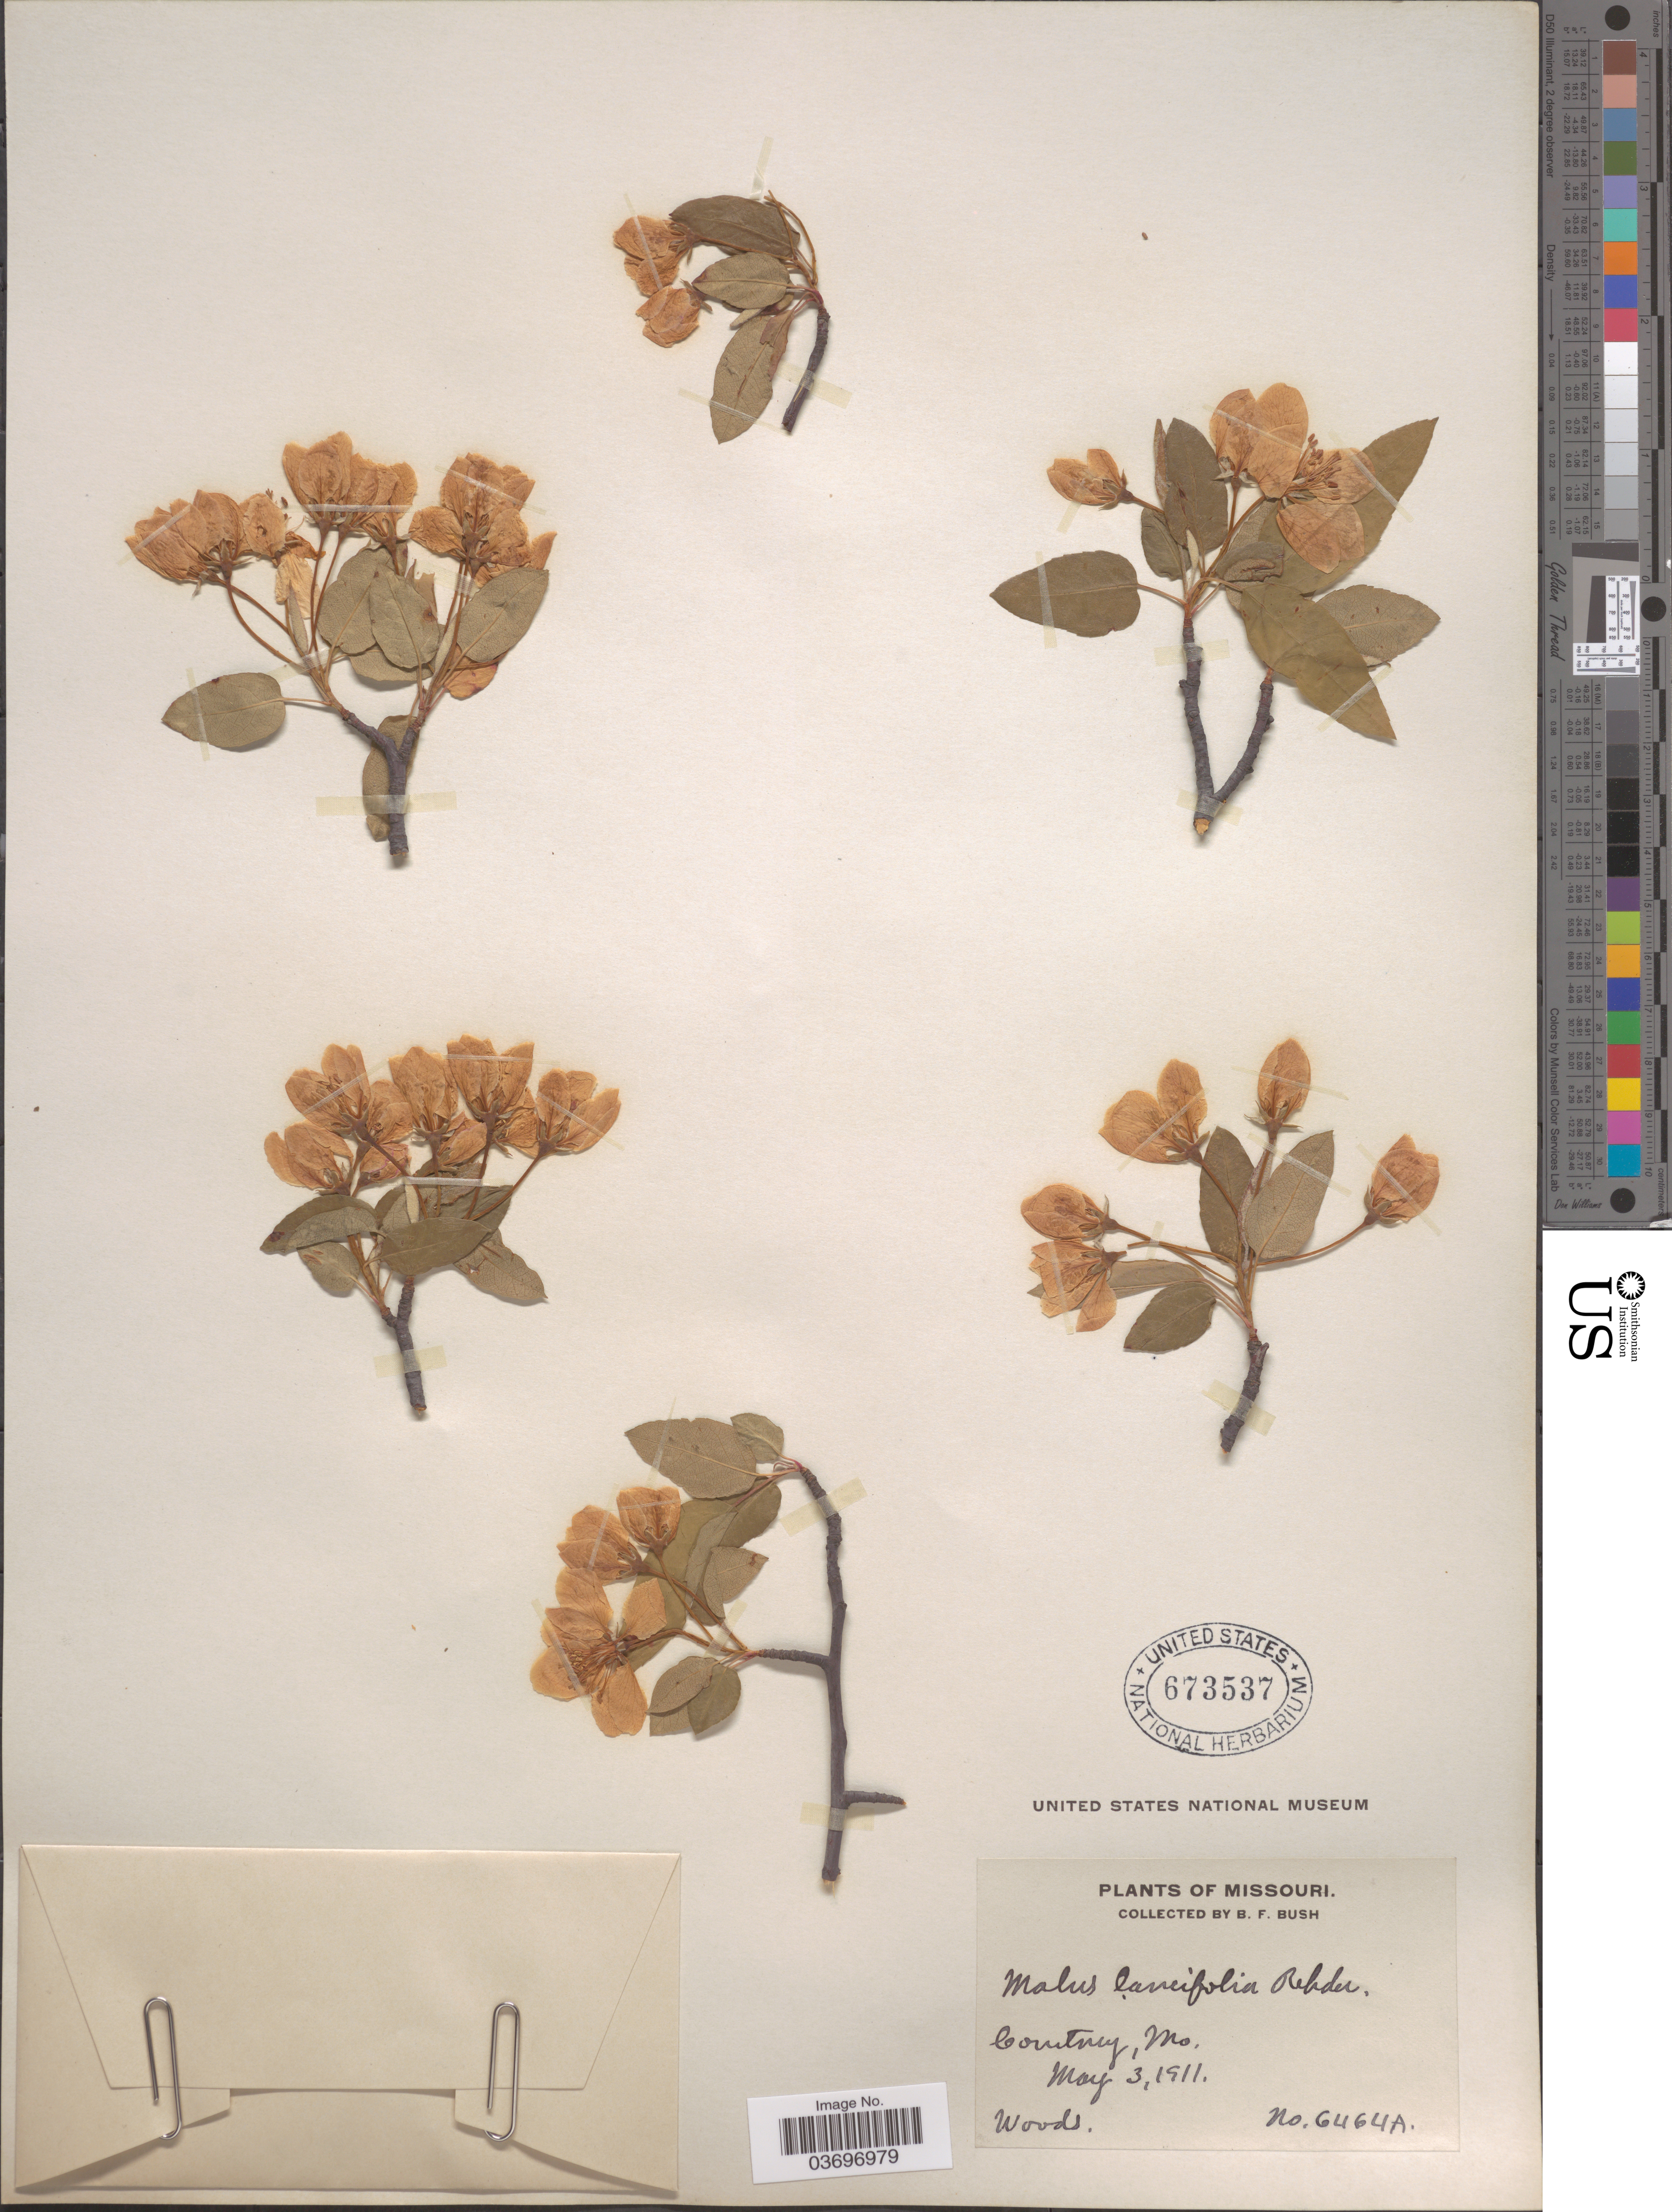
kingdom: Plantae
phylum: Tracheophyta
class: Magnoliopsida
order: Rosales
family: Rosaceae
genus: Malus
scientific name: Malus lancifolia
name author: Rehder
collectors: B. F. Bush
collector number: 6464A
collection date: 1911-05-03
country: United States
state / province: Missouri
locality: Courtney.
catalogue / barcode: US 673537